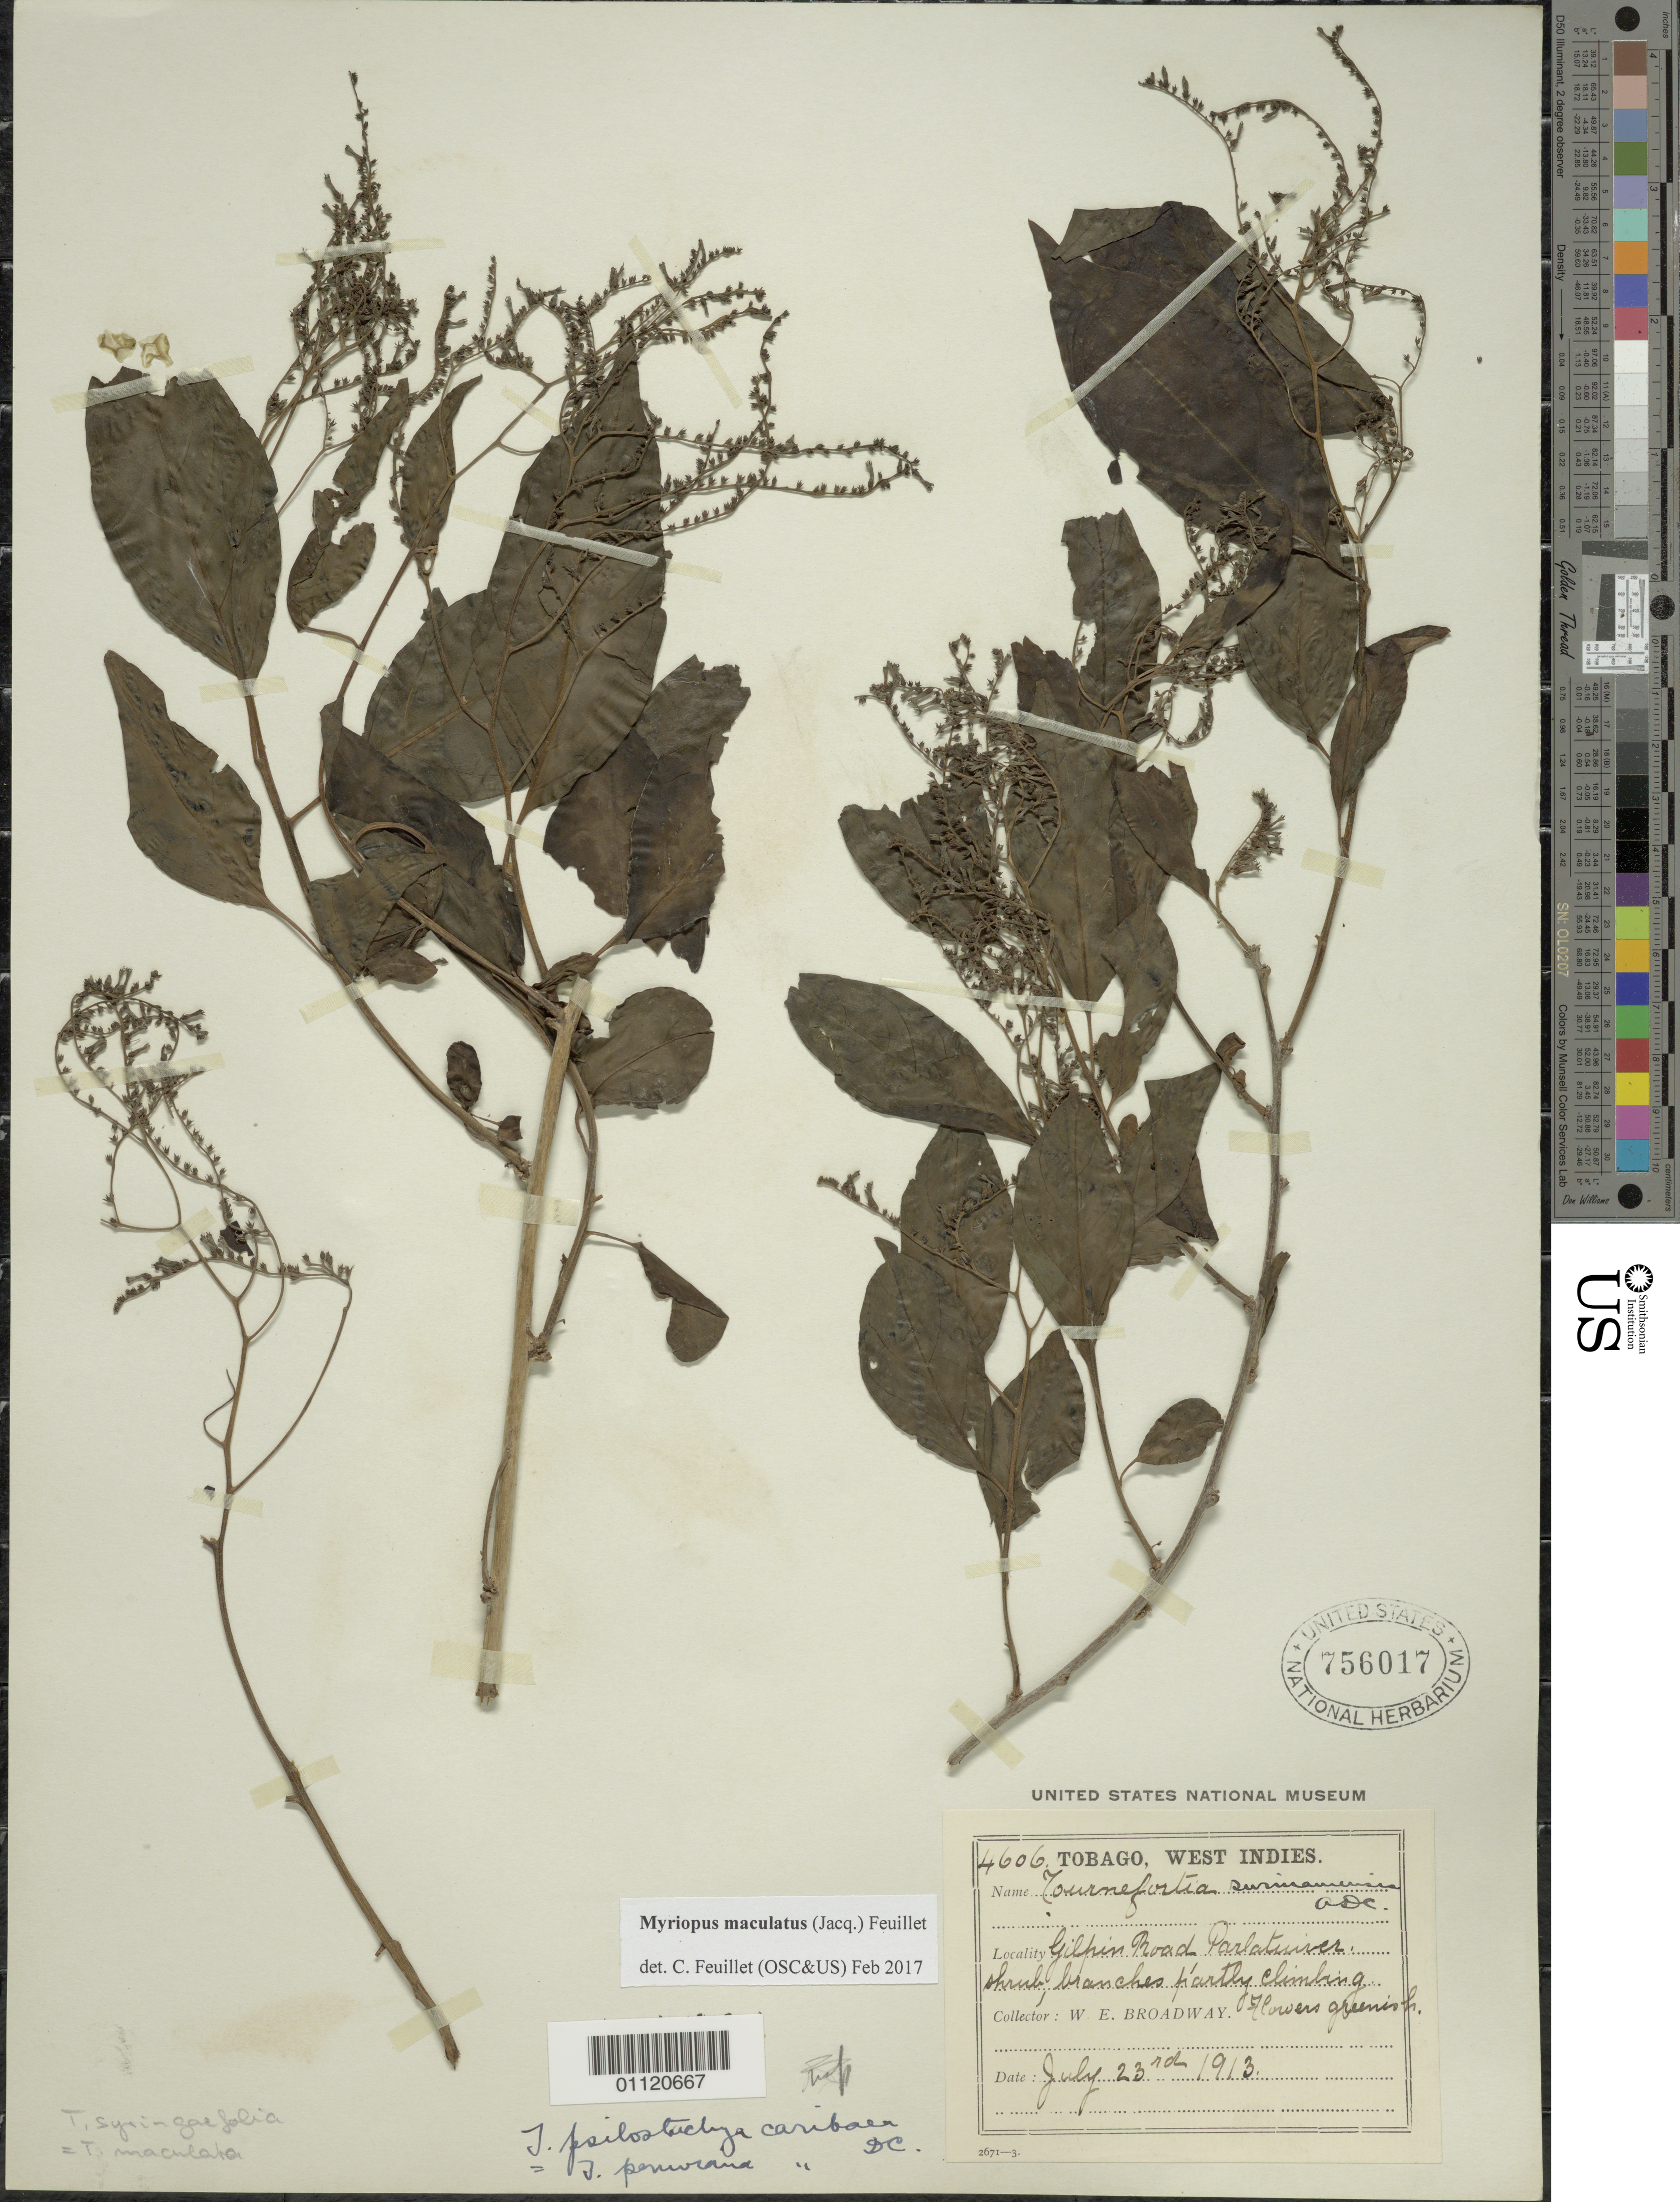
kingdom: Plantae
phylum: Tracheophyta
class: Magnoliopsida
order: Boraginales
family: Heliotropiaceae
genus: Myriopus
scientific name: Myriopus maculatus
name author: (Jacq.) Feuillet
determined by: Feuillet, C.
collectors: W. E. Broadway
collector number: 4606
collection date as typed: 23 Jul 1913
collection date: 1913-07-23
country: Trinidad and Tobago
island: Tobago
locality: Gilpin Road, Parlatuvier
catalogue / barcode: US 756017